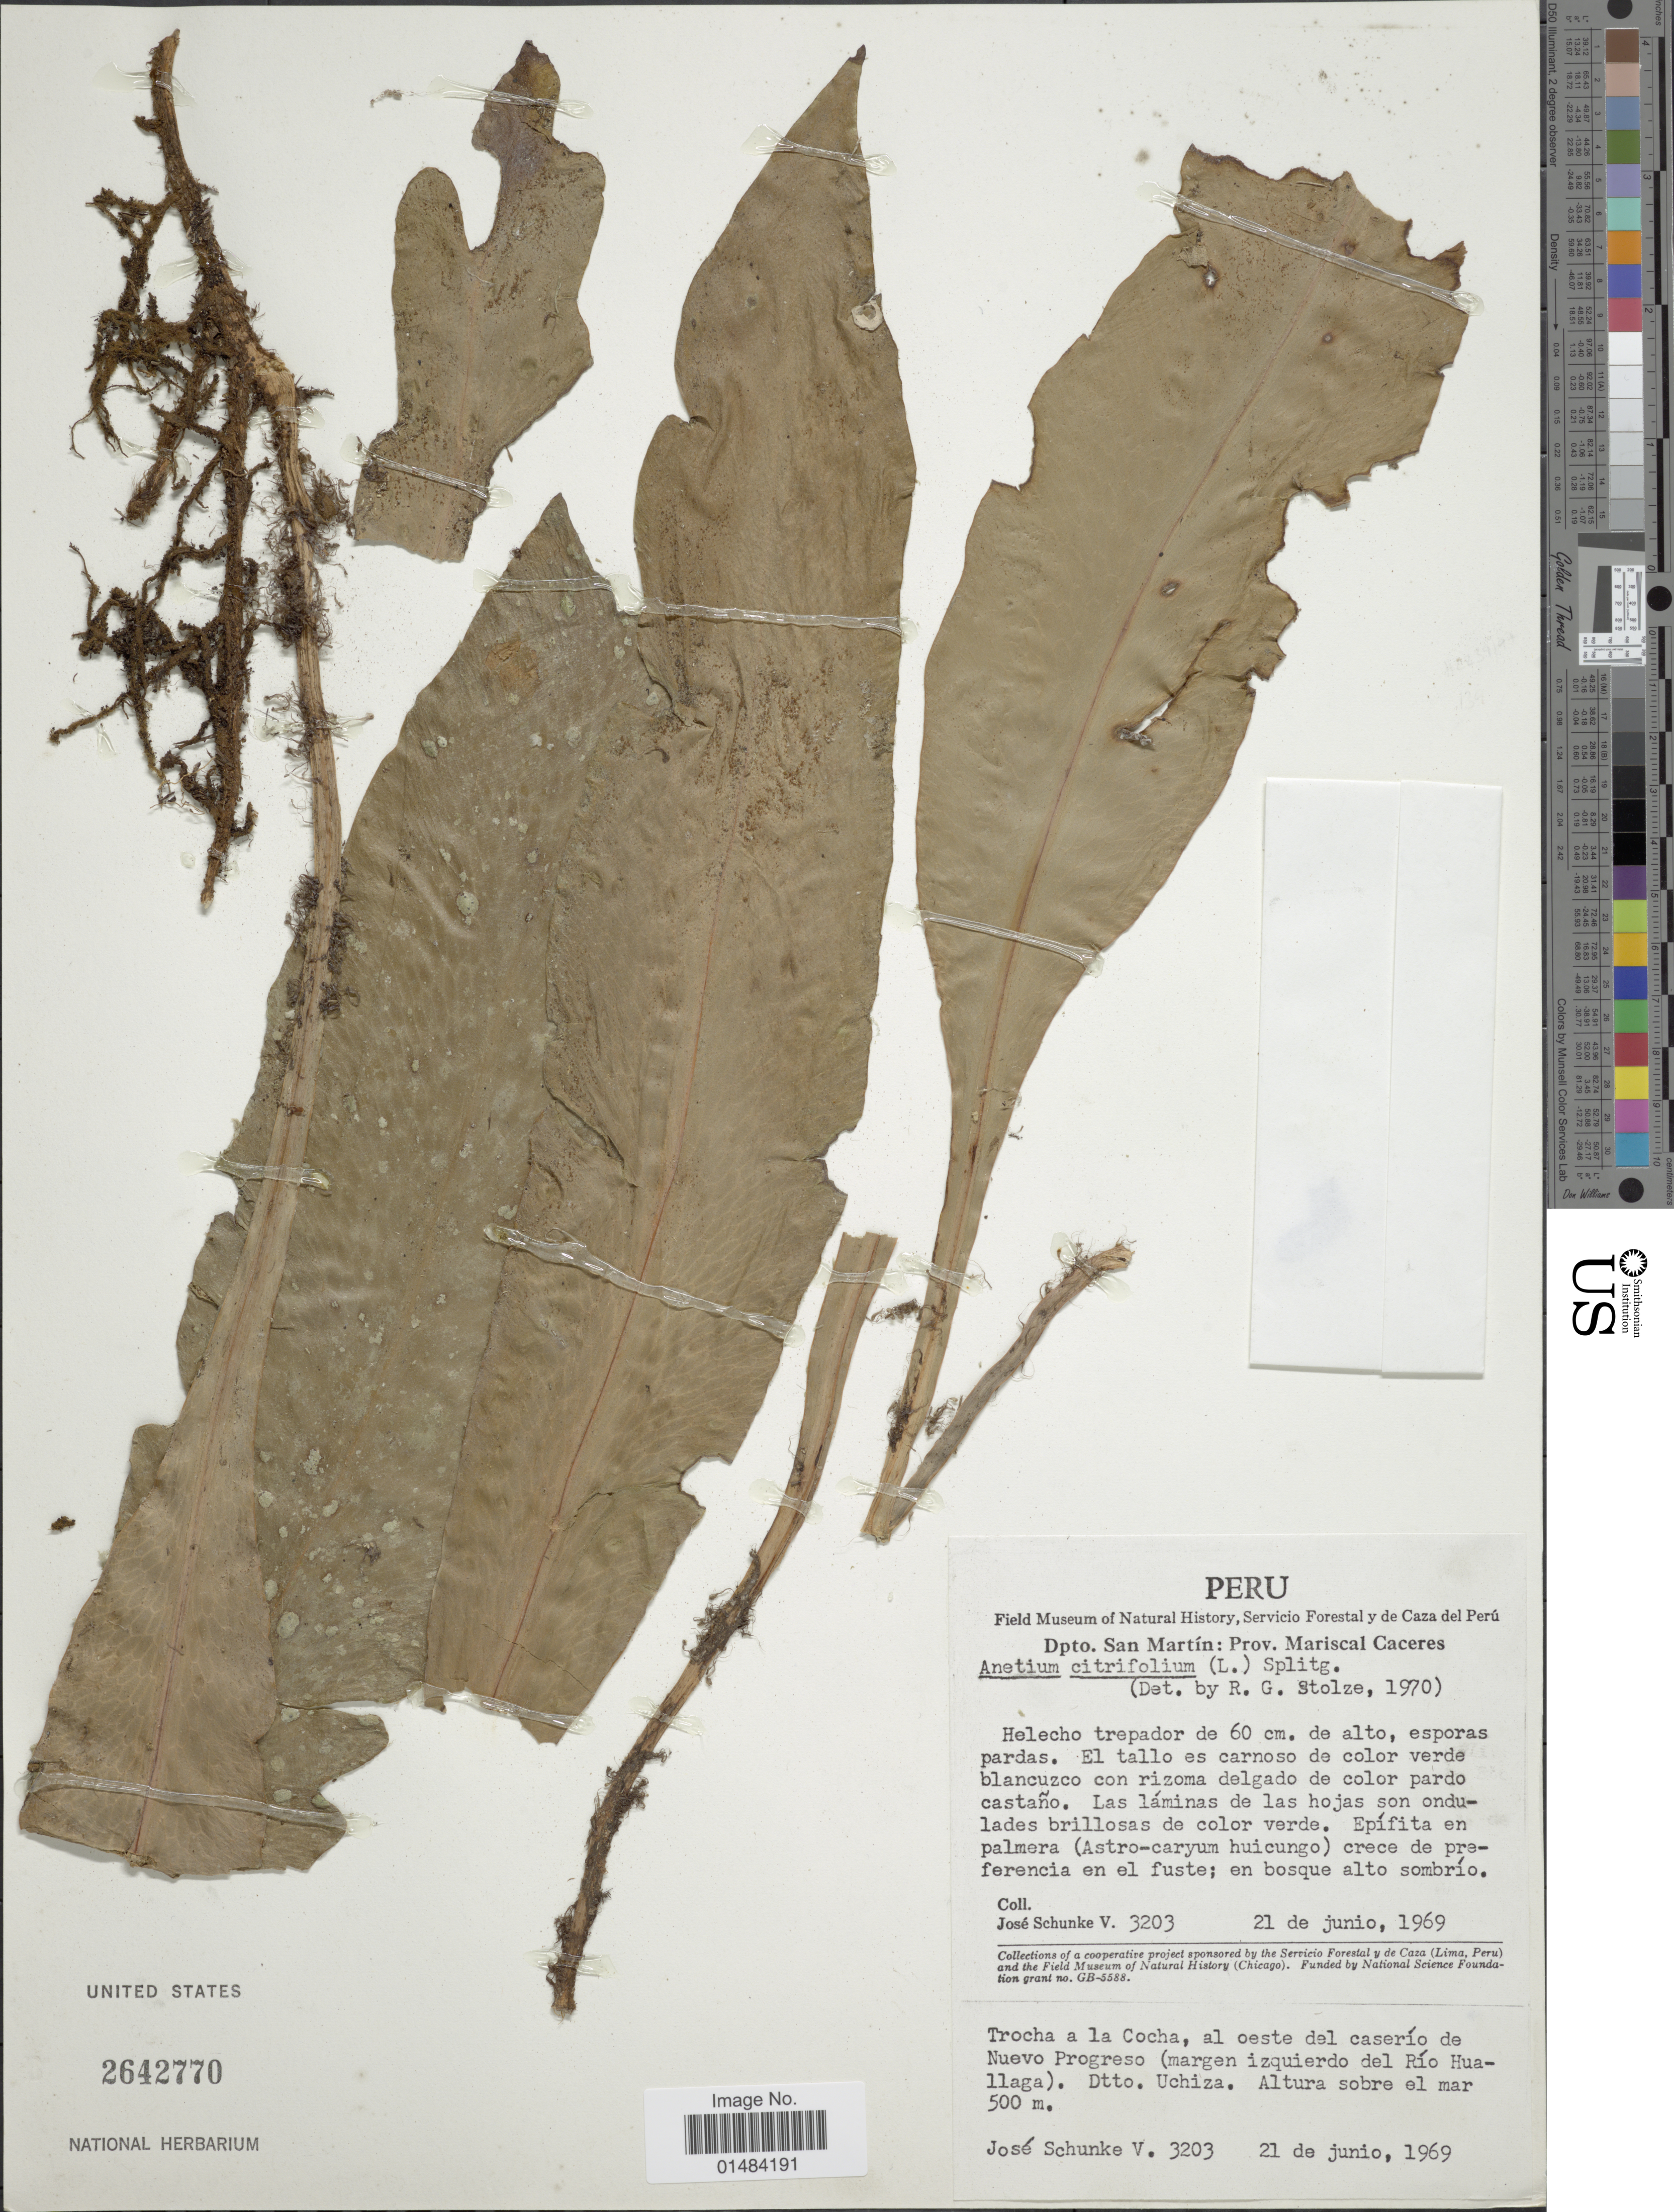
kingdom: Plantae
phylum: Tracheophyta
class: Polypodiopsida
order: Polypodiales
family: Pteridaceae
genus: Anetium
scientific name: Anetium citrifolium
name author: (L.) Splitg.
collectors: J. Schunke Vigo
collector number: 3203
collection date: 1969-06-21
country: Peru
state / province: San Martín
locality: Peru, Dpto.San Martin: Prov. Mariscal Caceres. Trocha a la Cocha, al oeste del caserío de Nuevo Progreso (margen izquierdo del Río Huallaga). Dtto. Uchiza.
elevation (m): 500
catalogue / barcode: US 2642770